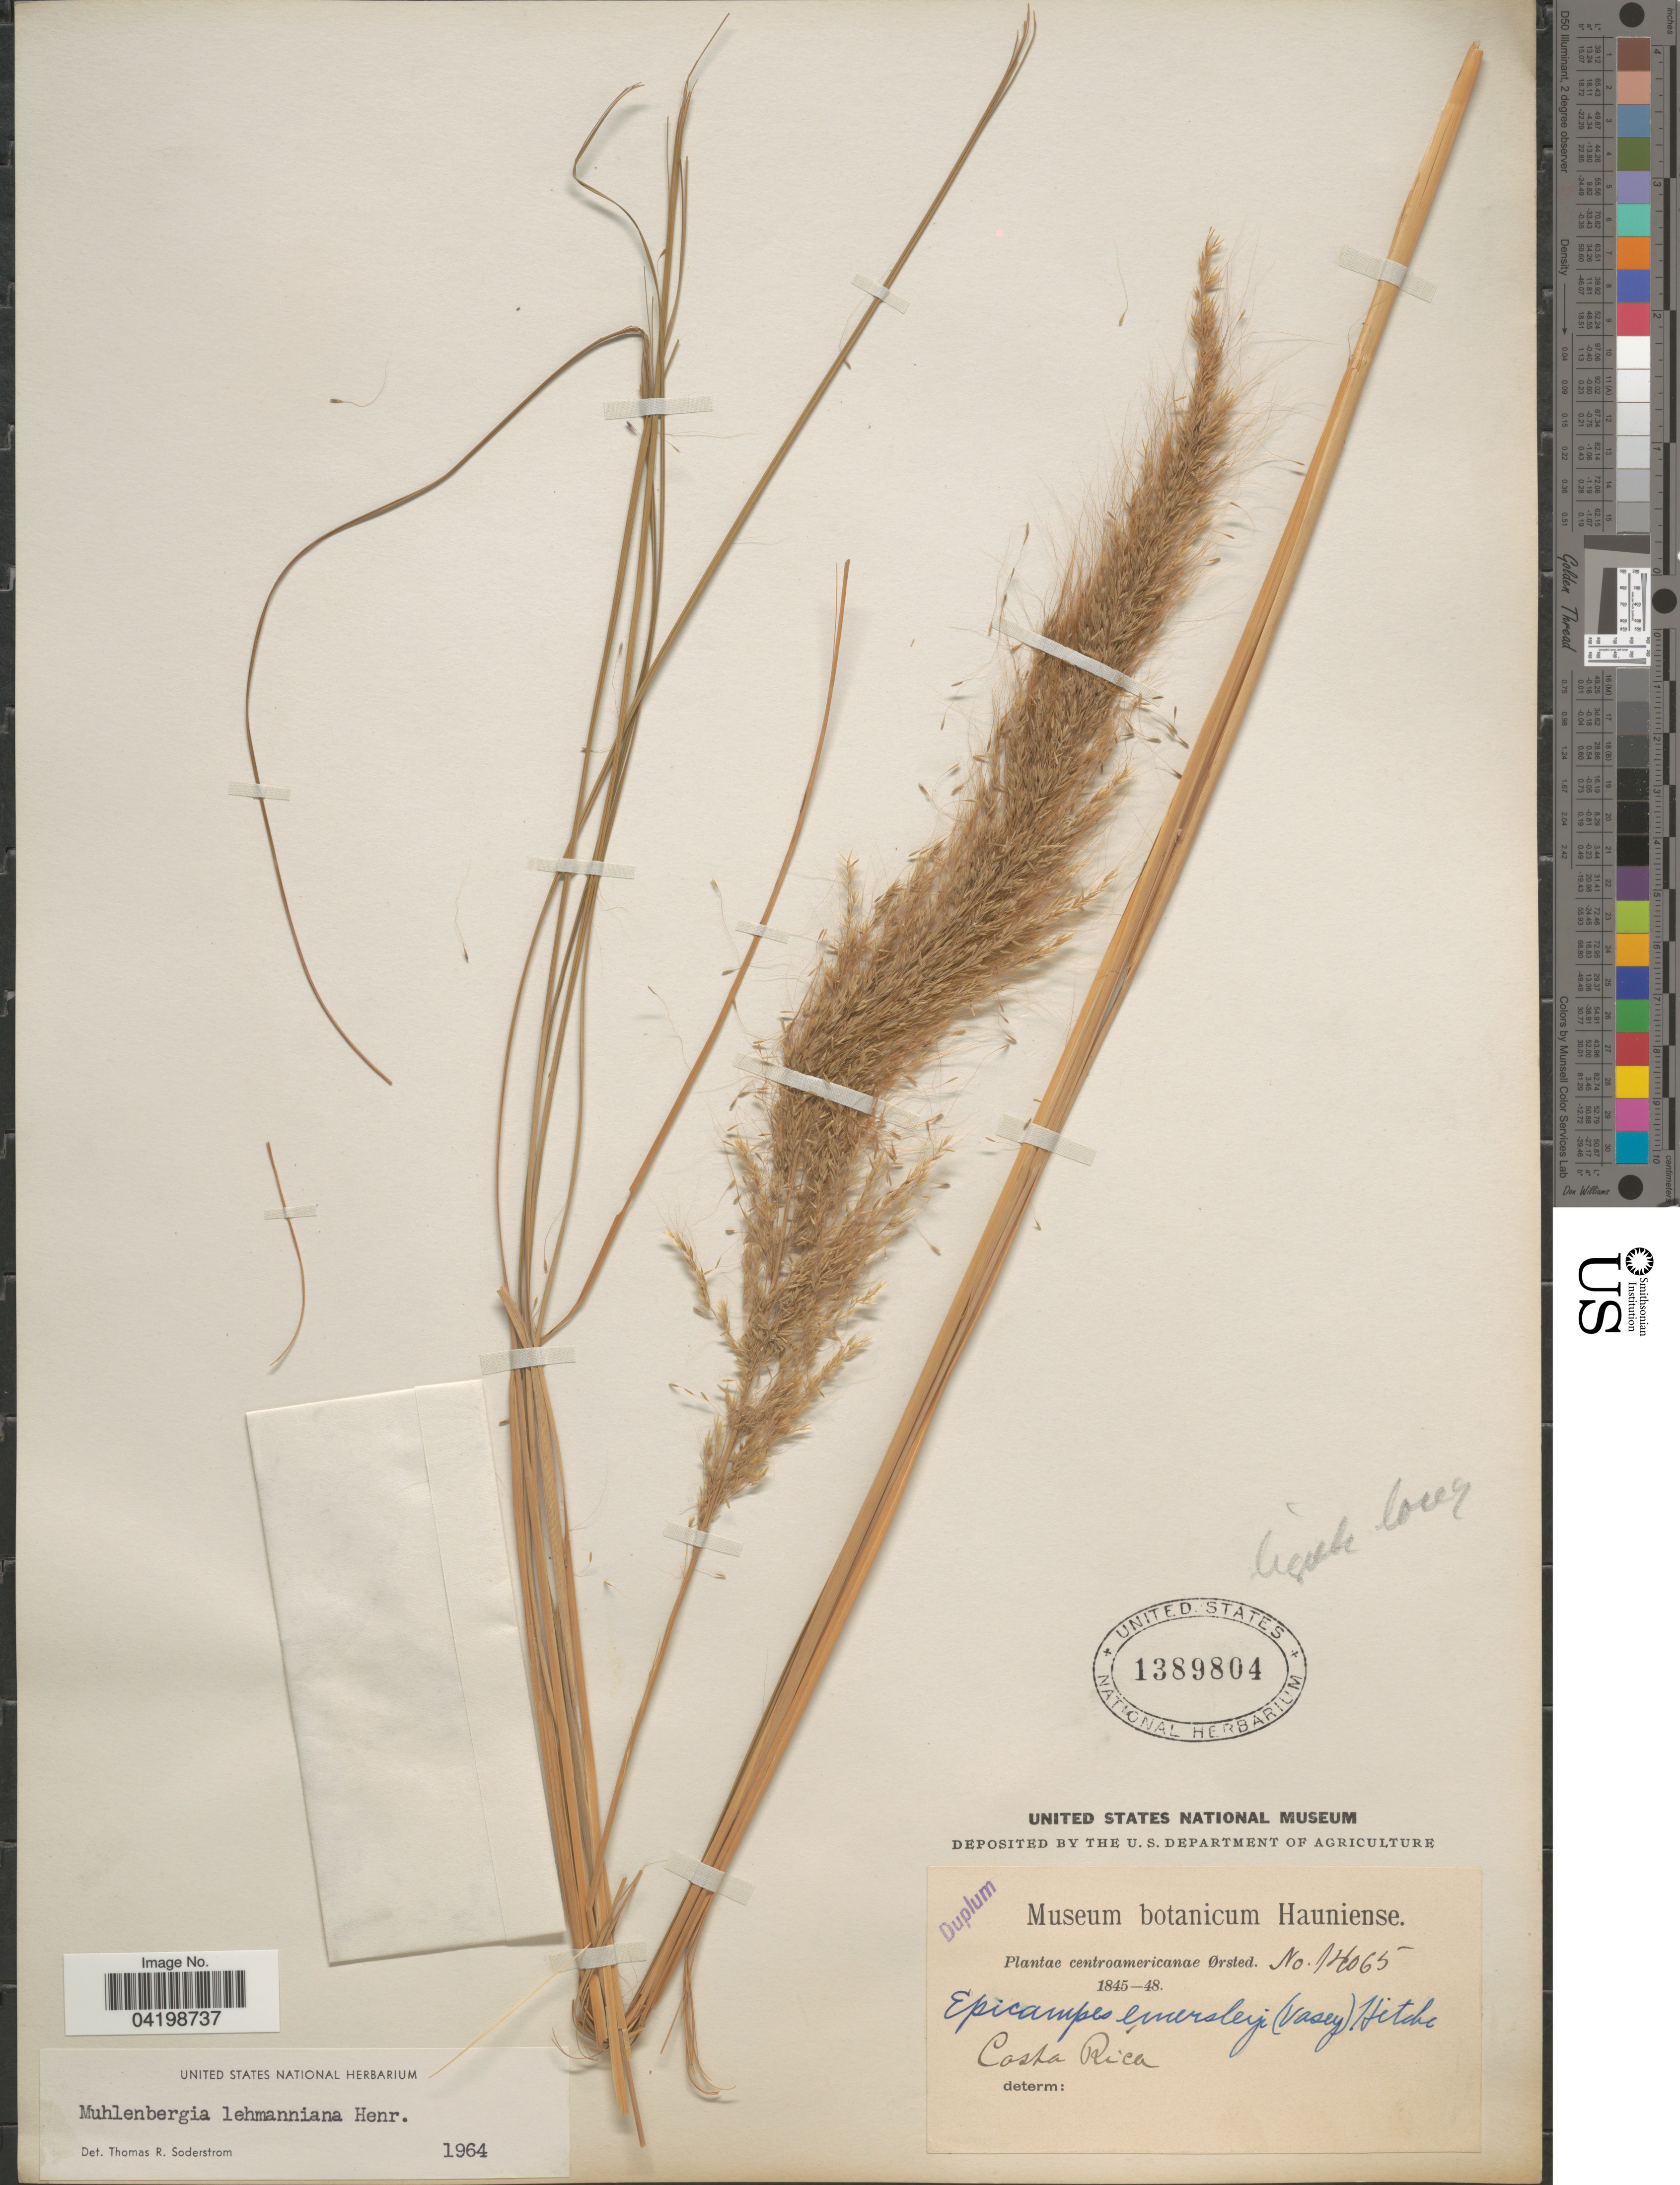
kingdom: Plantae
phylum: Tracheophyta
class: Liliopsida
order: Poales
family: Poaceae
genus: Muhlenbergia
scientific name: Muhlenbergia lehmanniana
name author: Henr.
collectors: Ørsted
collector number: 14065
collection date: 1845/1848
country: Costa Rica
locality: Centroamericanae.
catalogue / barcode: US 1389804